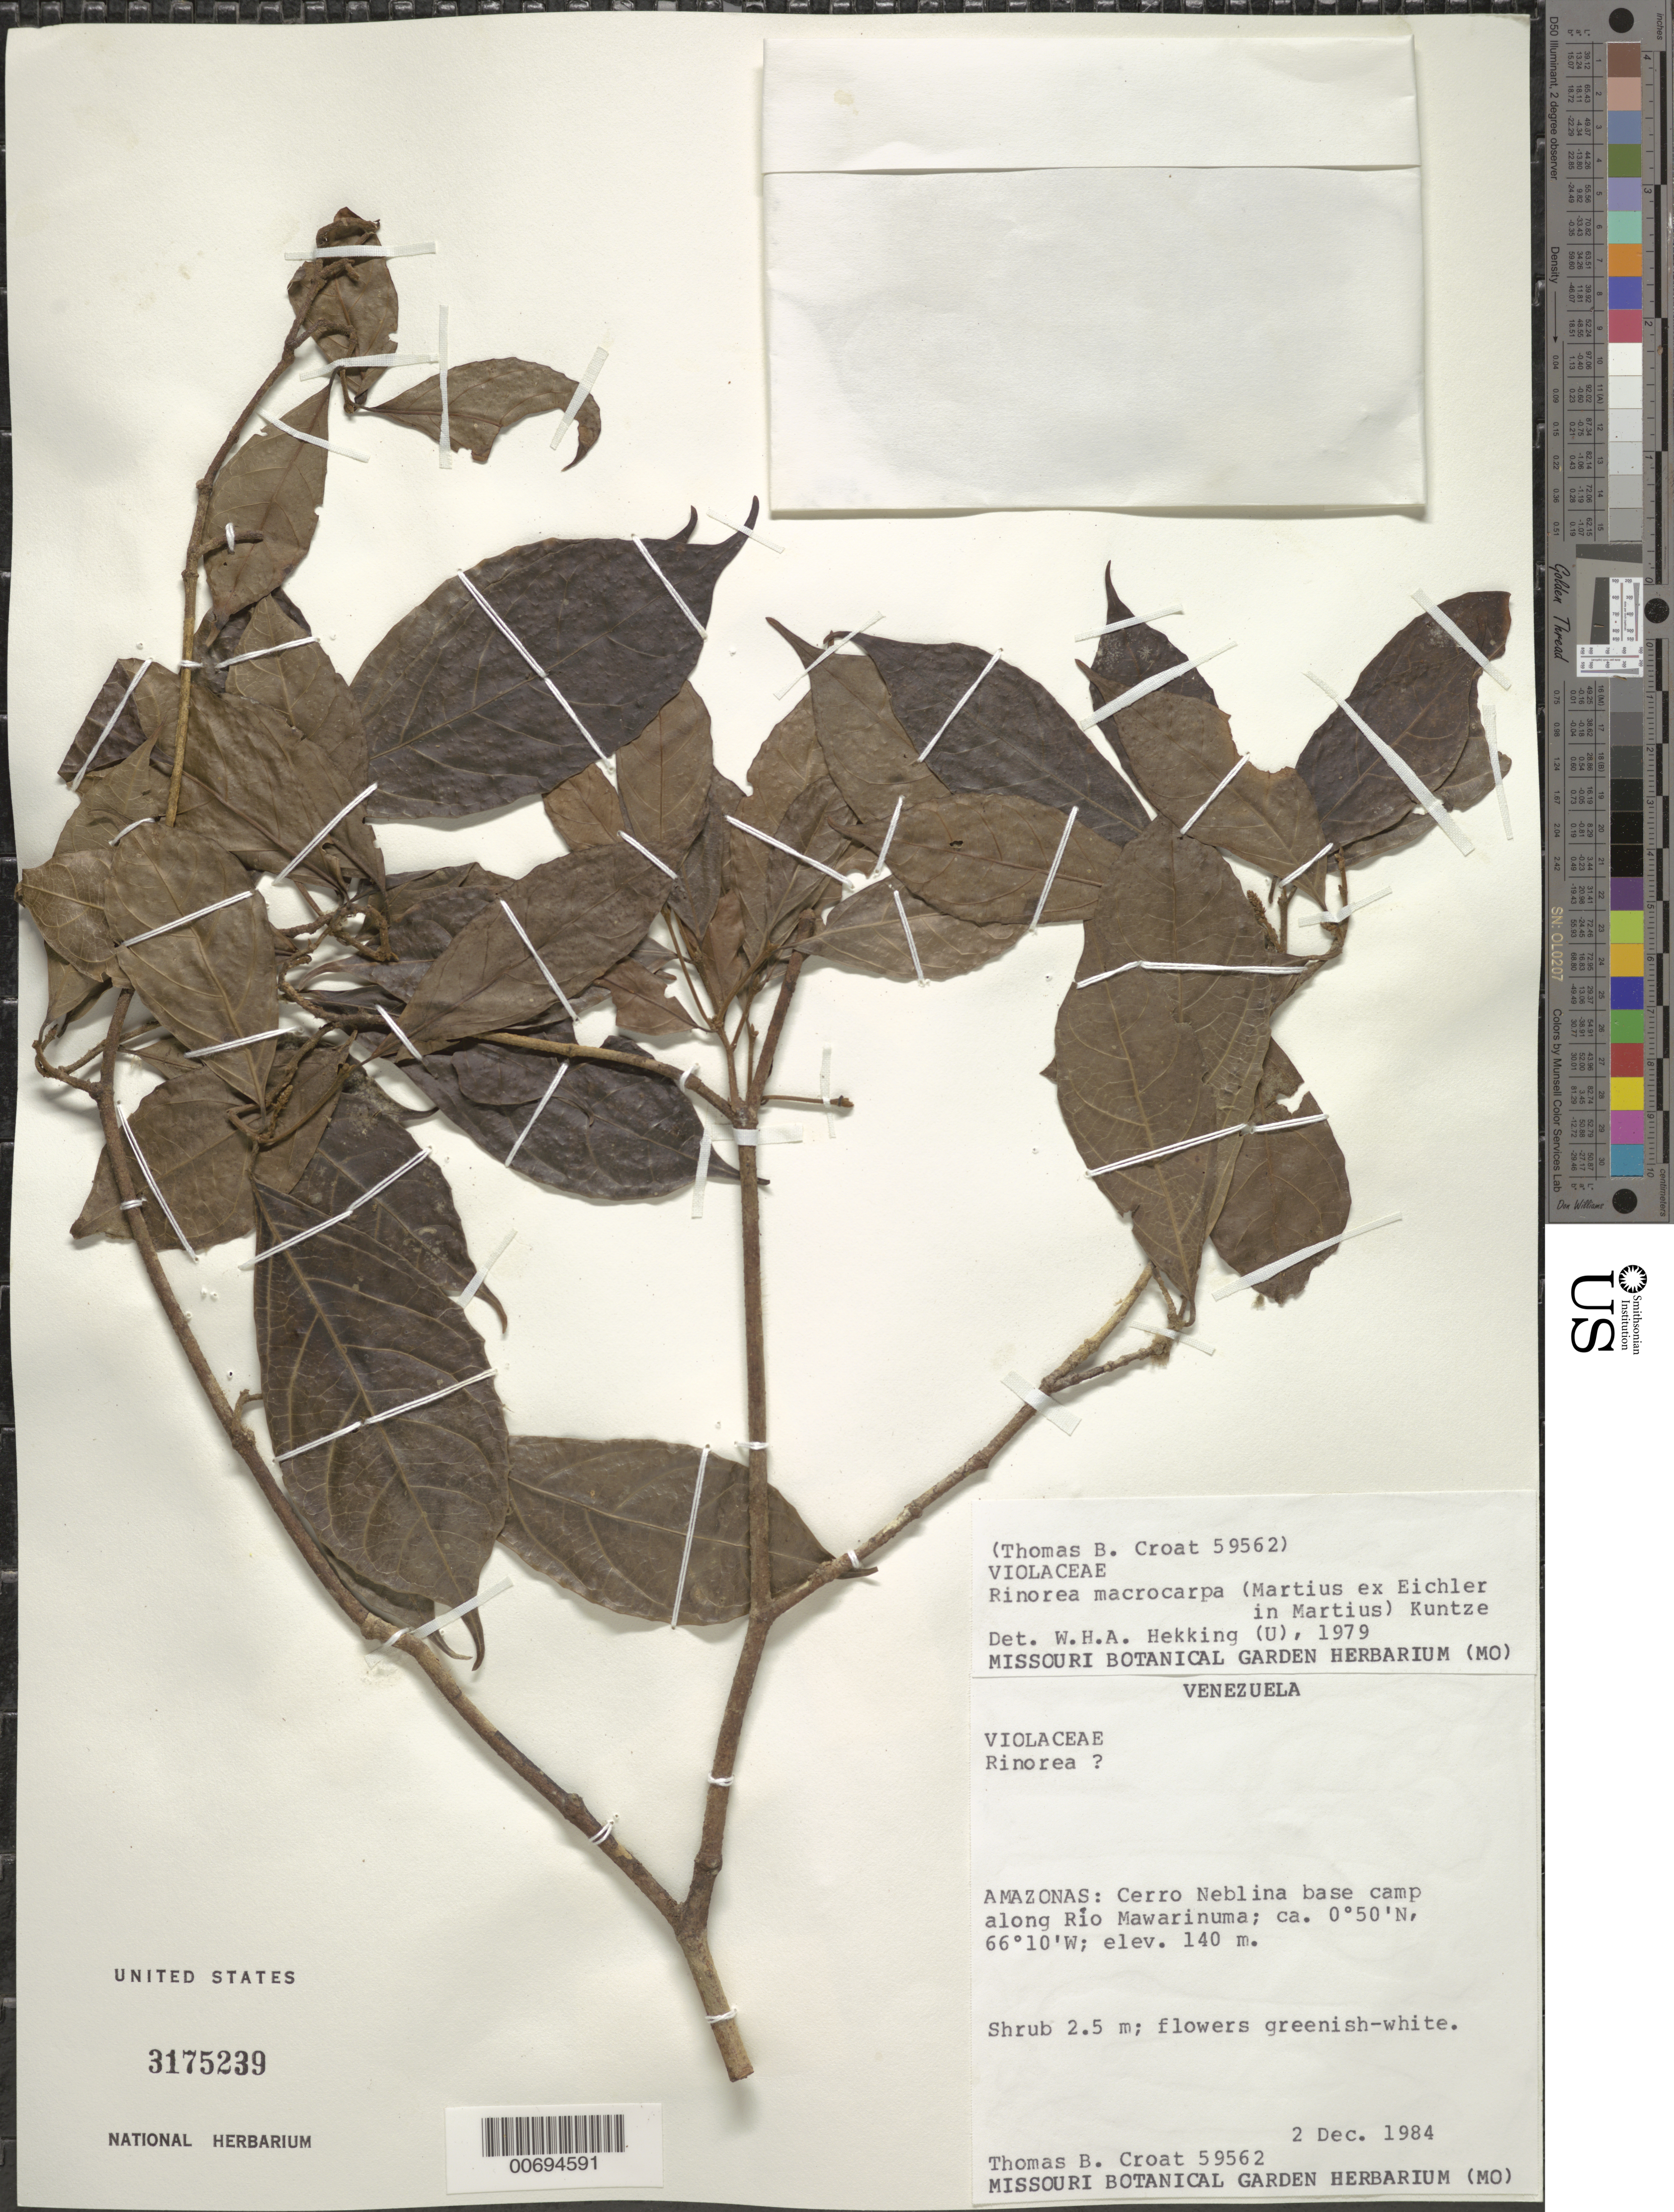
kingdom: Plantae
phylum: Tracheophyta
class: Magnoliopsida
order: Malpighiales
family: Violaceae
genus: Rinorea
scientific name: Rinorea macrocarpa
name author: (Mart. ex Eichler) Kuntze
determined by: Hekking, W. H. A.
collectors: T. B. Croat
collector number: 59562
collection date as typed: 2-Dec-84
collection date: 1984-12-02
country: Venezuela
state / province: Amazonas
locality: Cerro Neblina Base Camp, along Río Mawarinuma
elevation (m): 140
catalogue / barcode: US 3175239